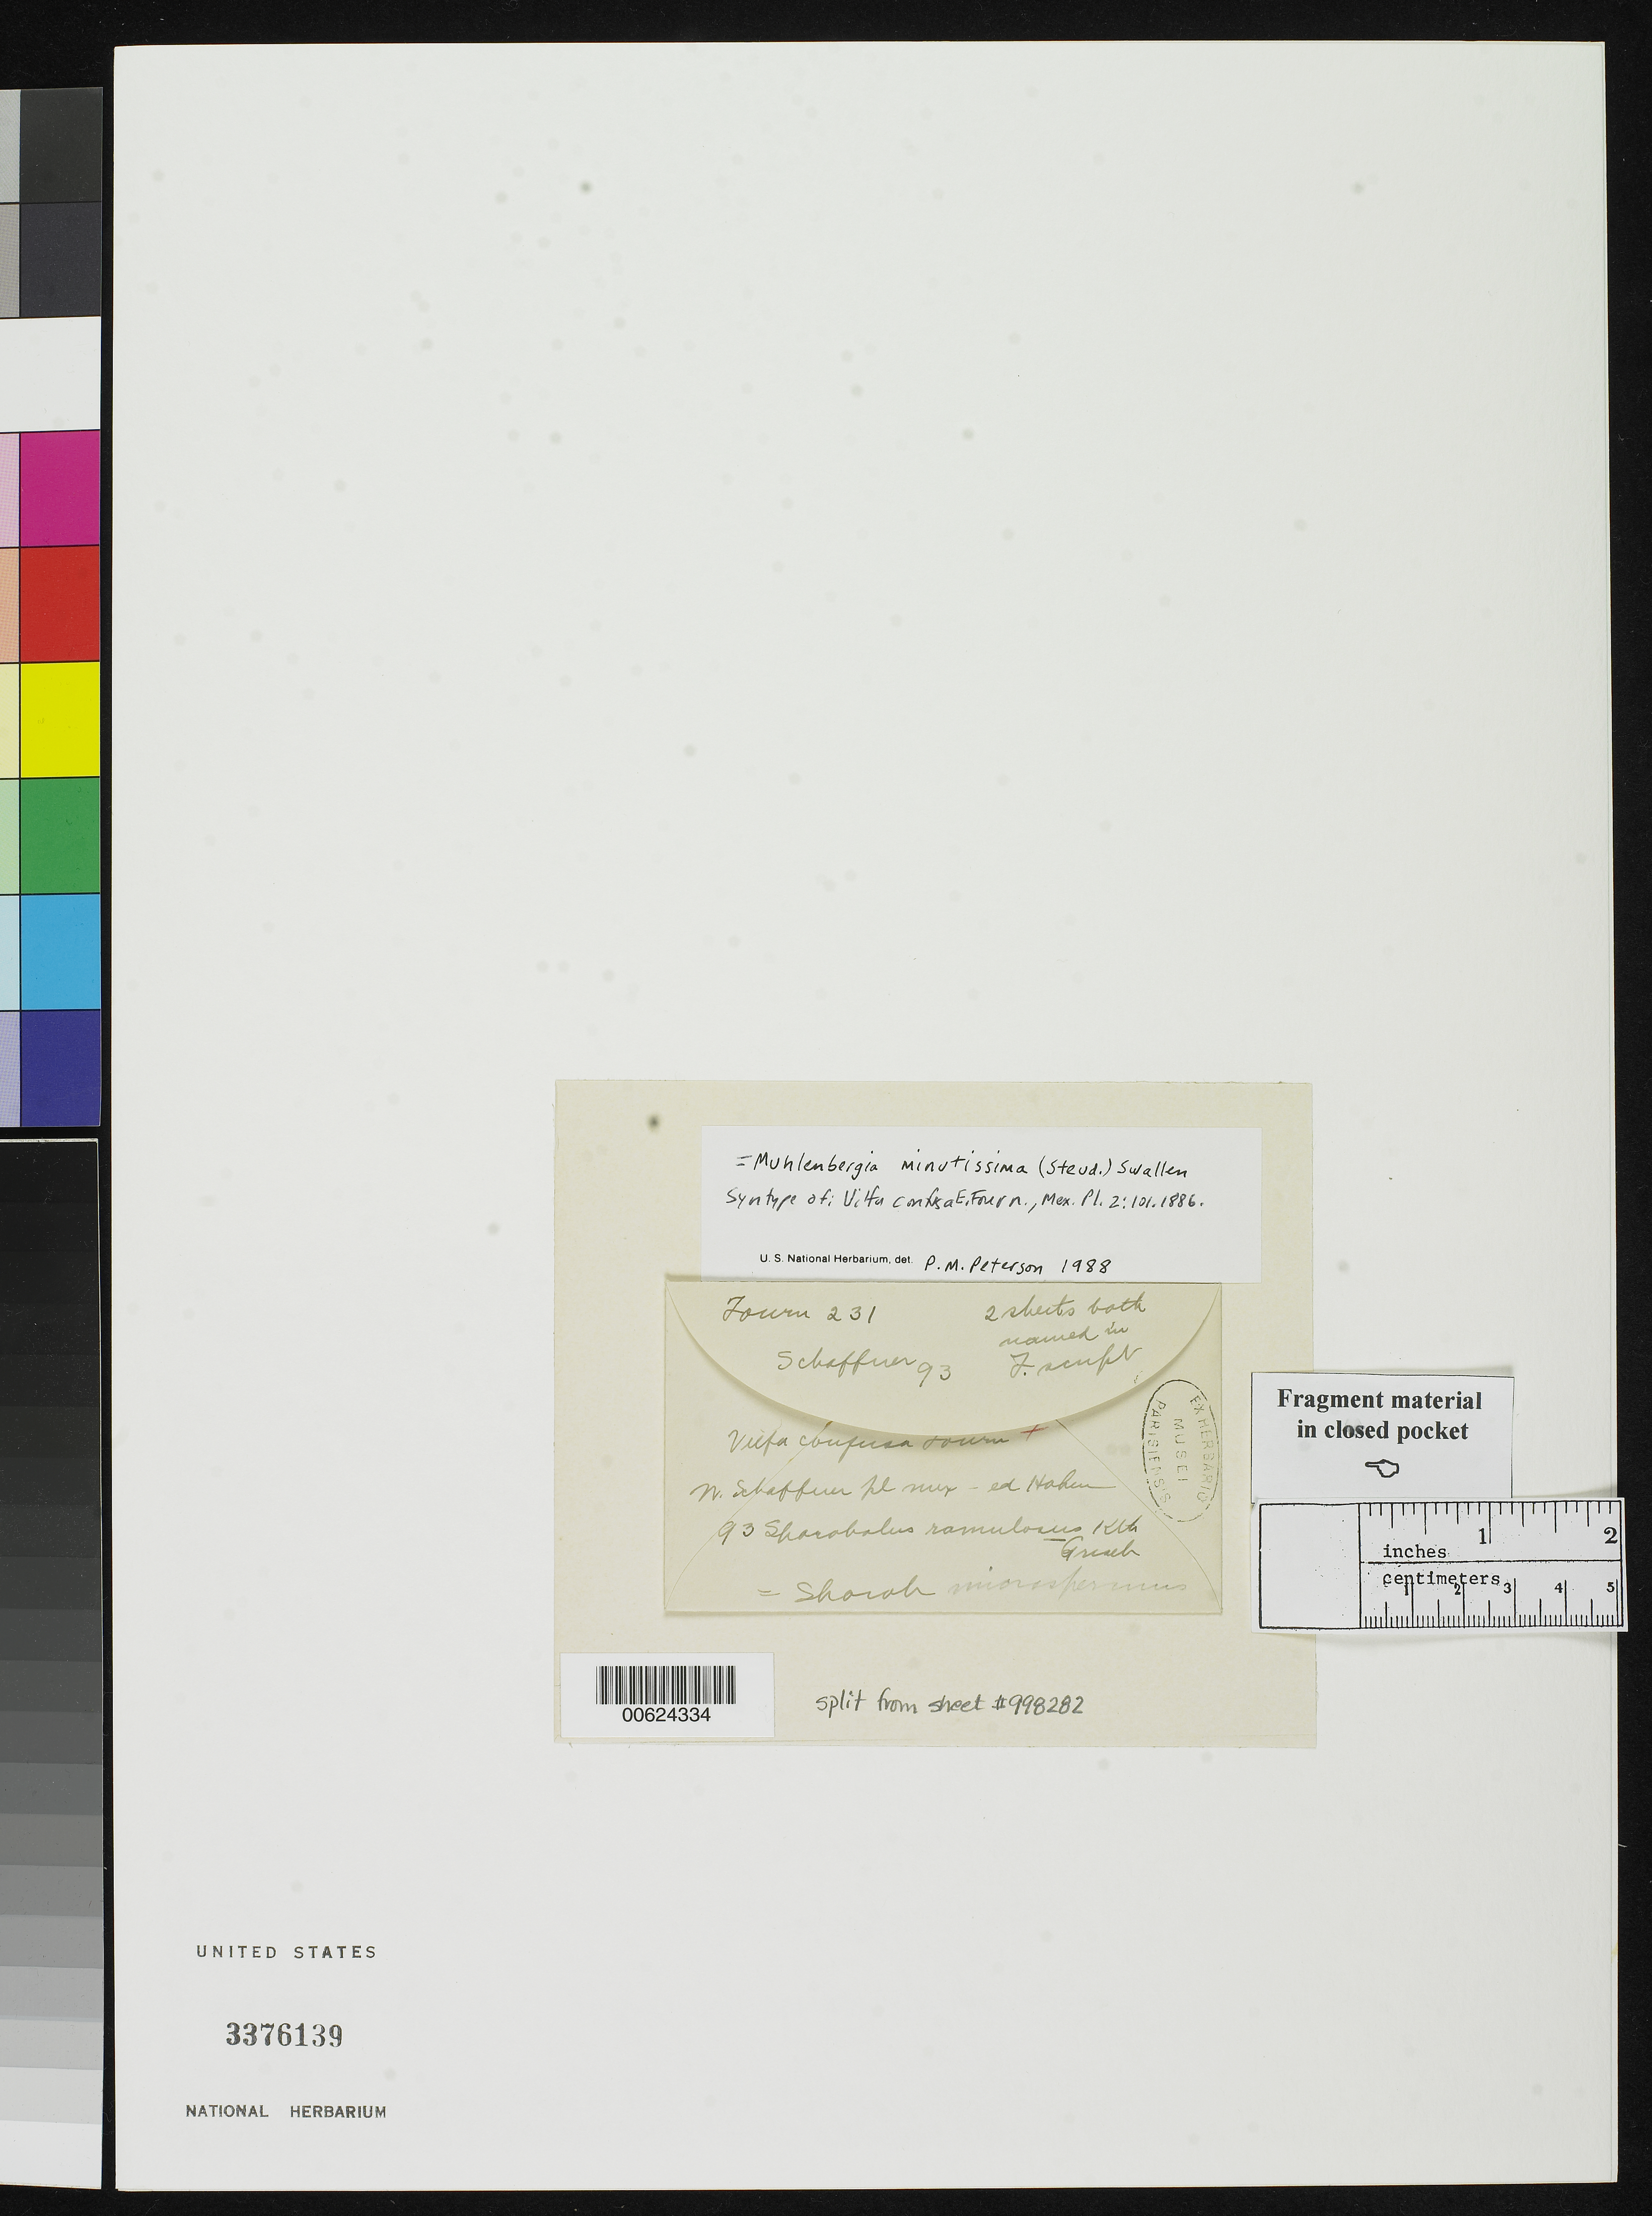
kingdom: Plantae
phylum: Tracheophyta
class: Liliopsida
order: Poales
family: Poaceae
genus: Vilfa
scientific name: Vilfa confusa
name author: E. Fourn.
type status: Syntype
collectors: J. G. Schaffner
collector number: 93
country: Mexico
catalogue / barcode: US 3376139